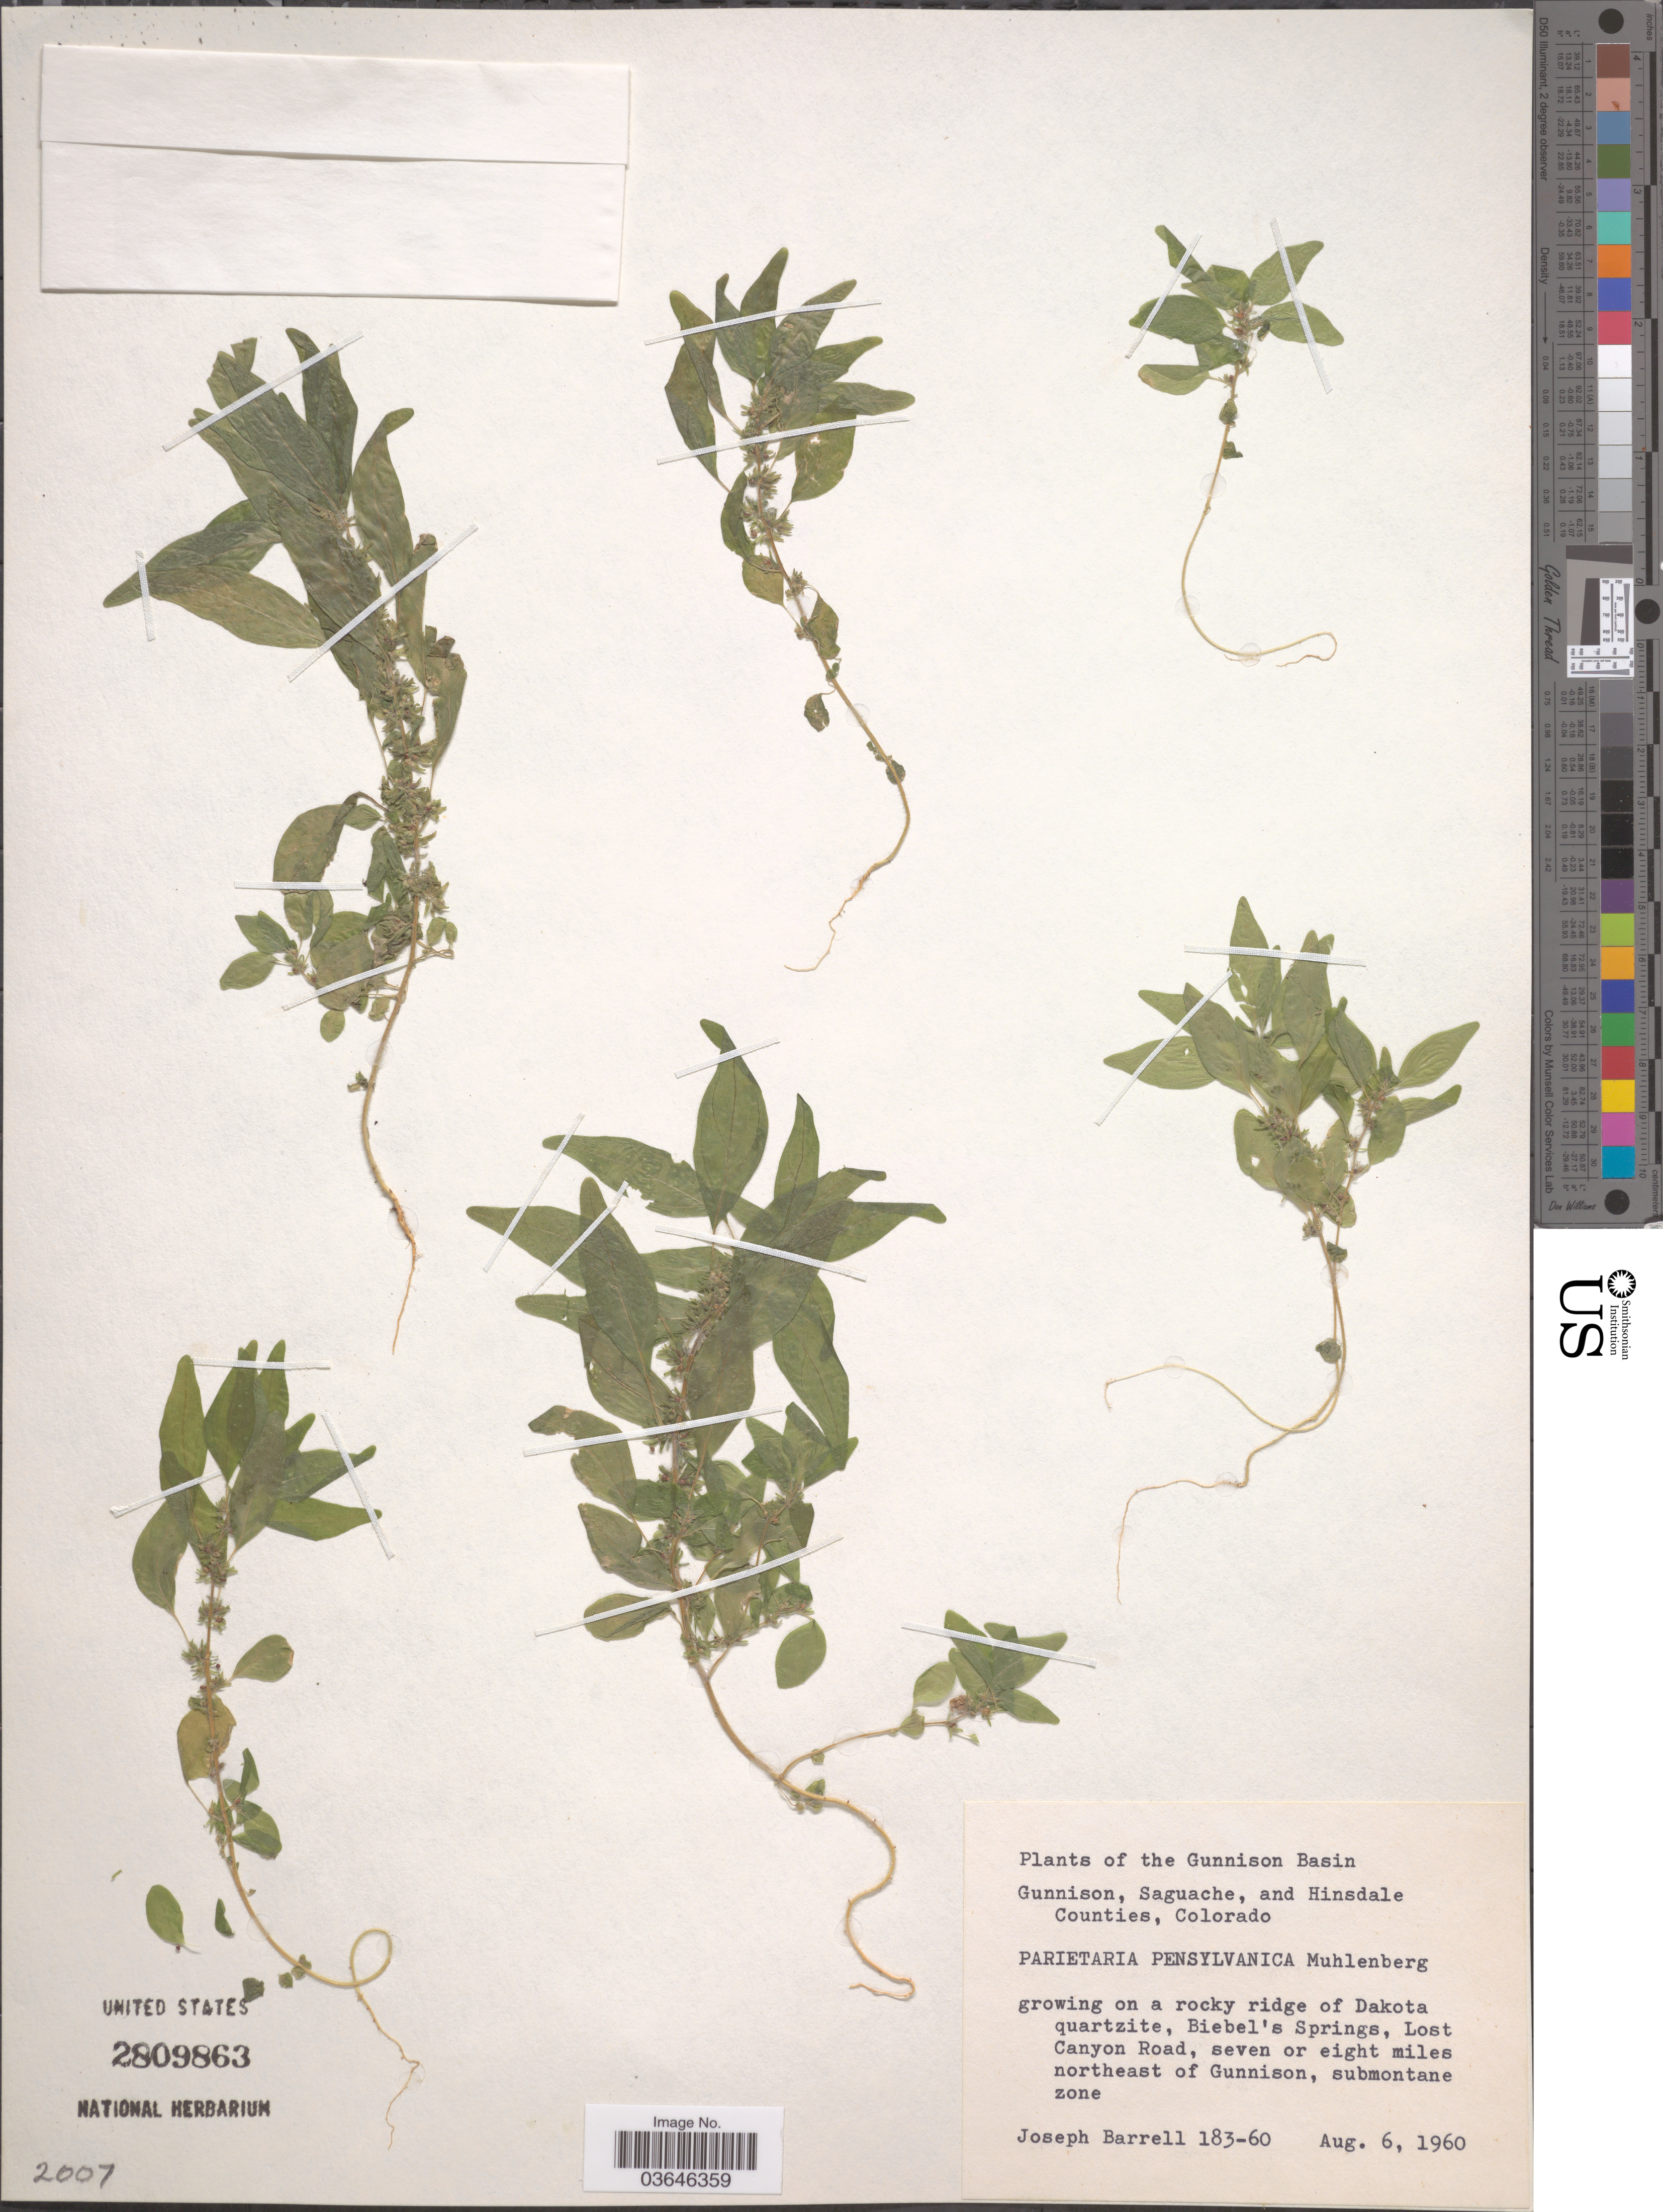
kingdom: Plantae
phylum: Tracheophyta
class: Magnoliopsida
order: Rosales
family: Urticaceae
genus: Parietaria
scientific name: Parietaria pensylvanica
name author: Muhl. ex Willd.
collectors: J. Barrell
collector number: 183-60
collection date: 1960-08-06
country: United States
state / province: Colorado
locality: The Gunnison Basin. Gunnison, Saguache, and Hinsdale Counties. Growing on a rocky ridge of Dakota quartzite, Biebel's Springs, Lost Canyon Road, seven or eight miles northeast of Gunnison, submontane zone.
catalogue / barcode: US 2809863